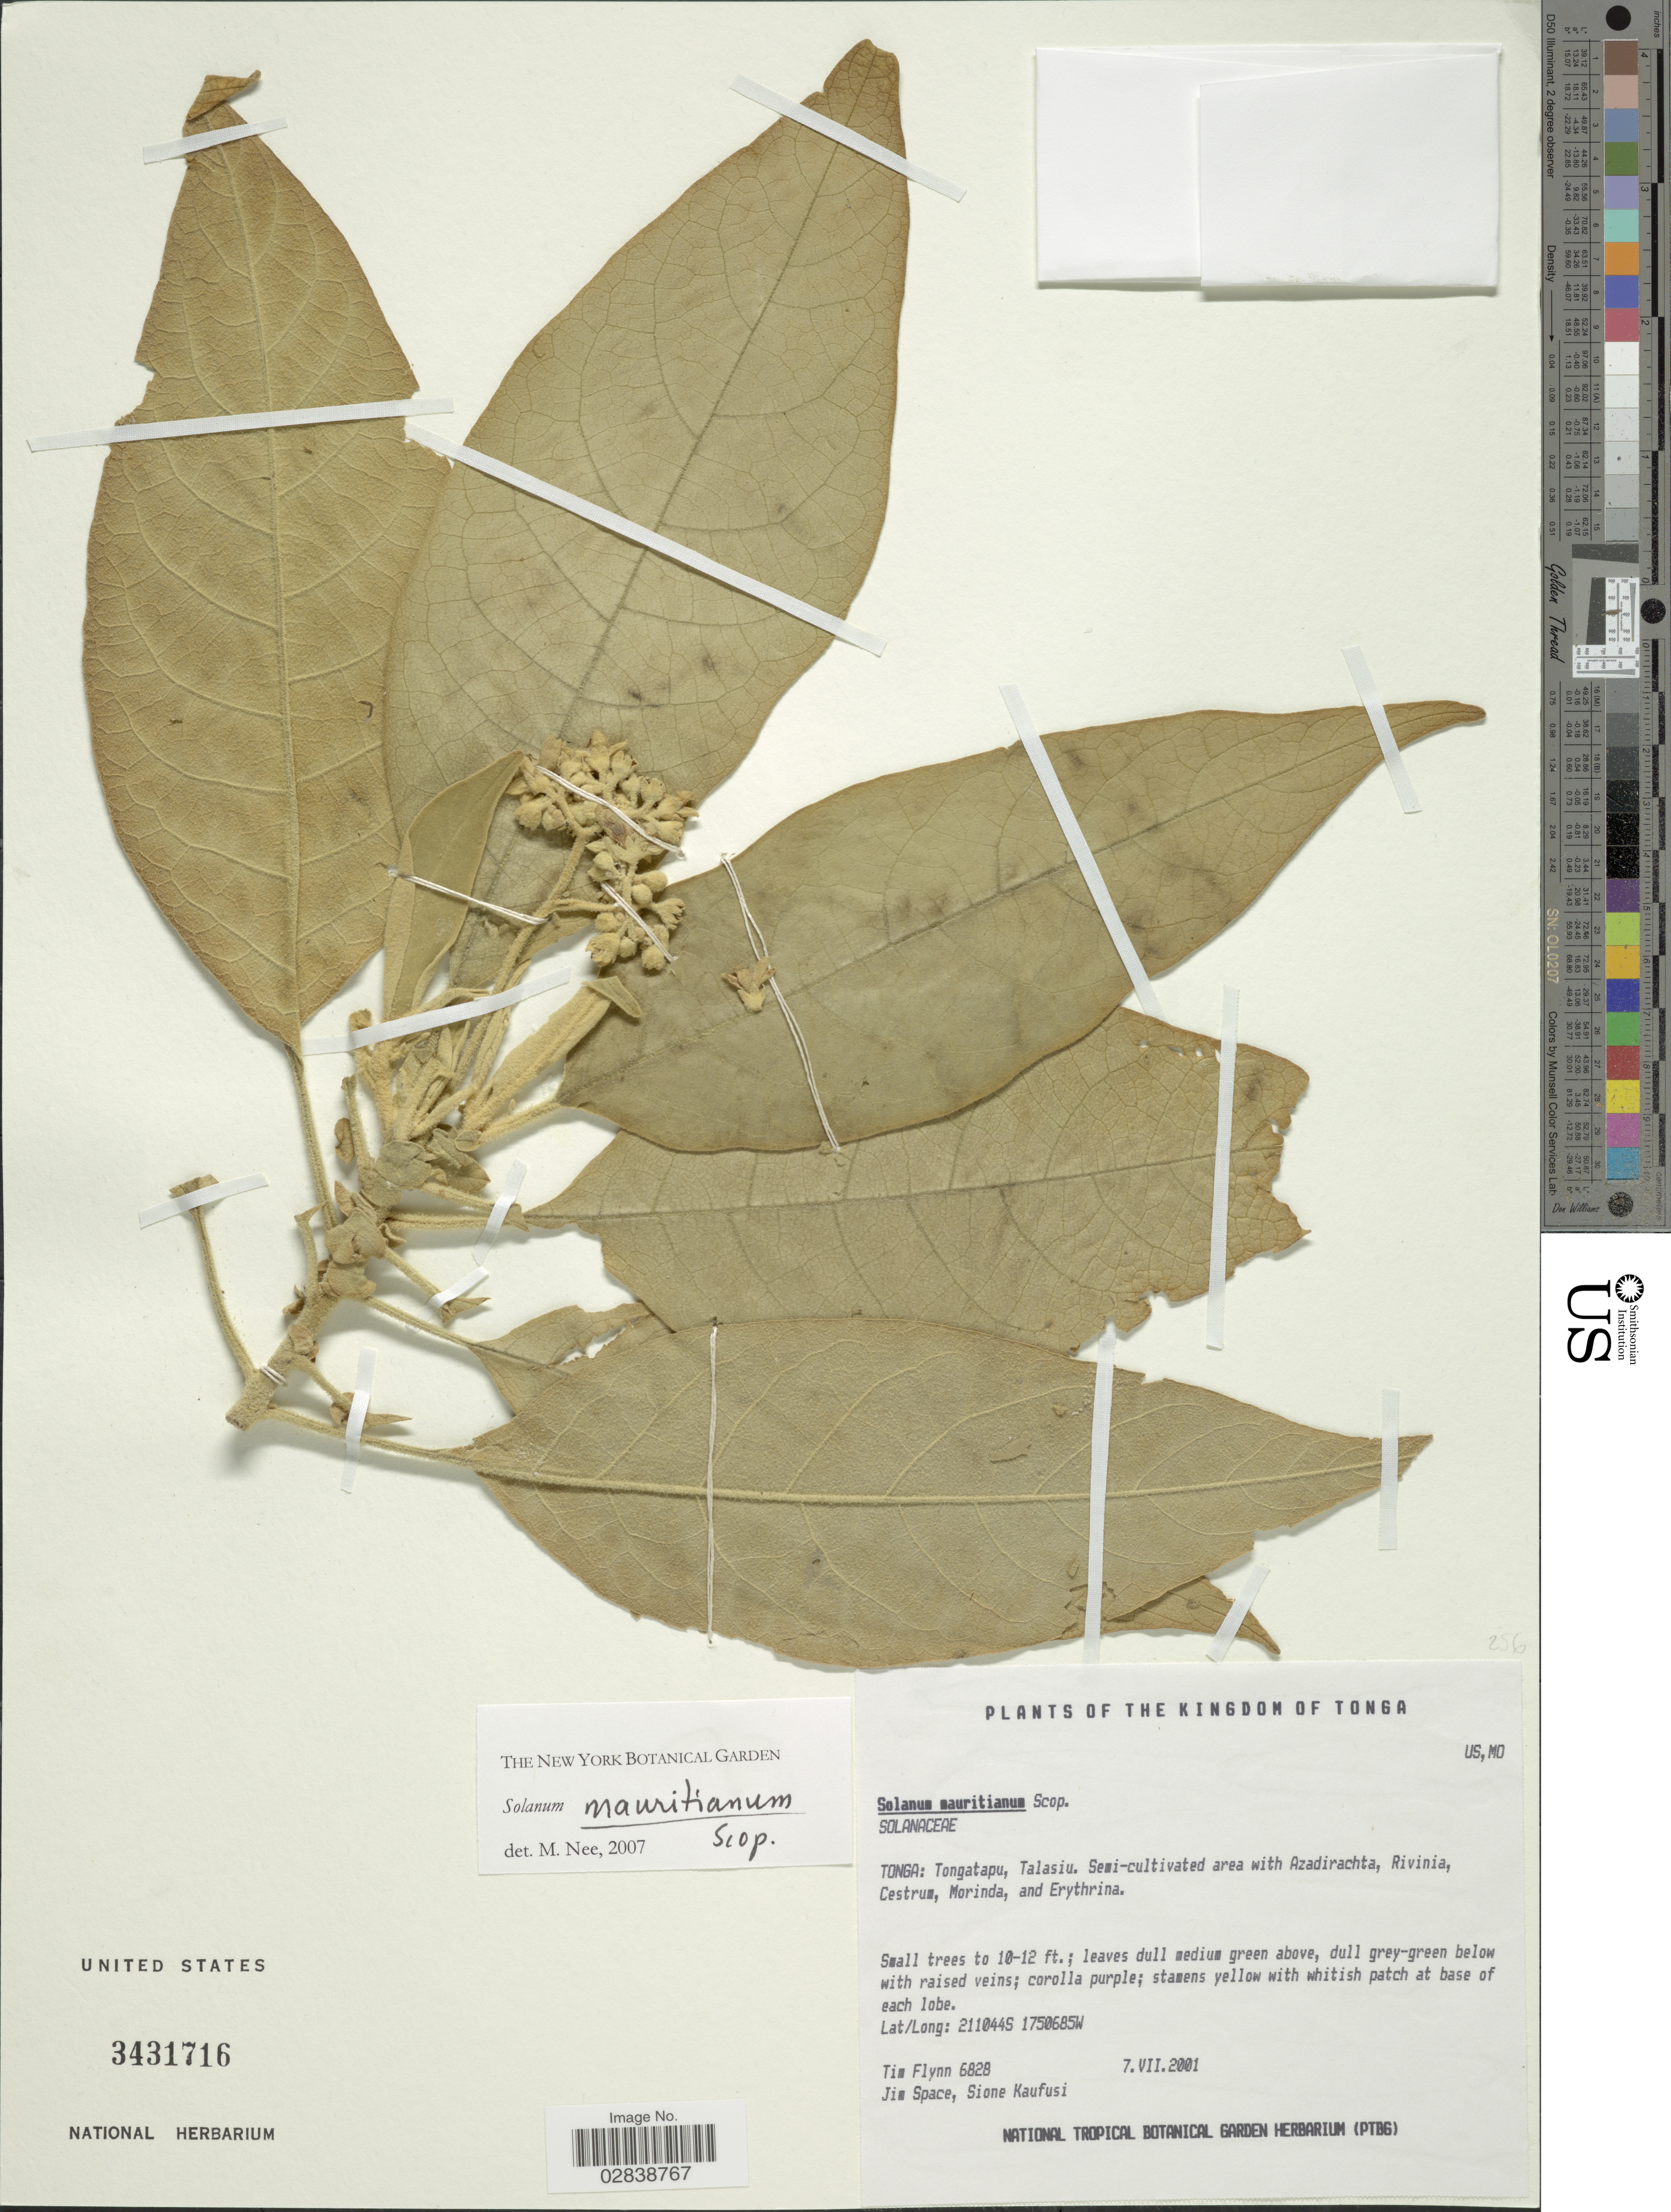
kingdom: Plantae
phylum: Tracheophyta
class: Magnoliopsida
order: Solanales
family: Solanaceae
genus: Solanum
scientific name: Solanum mauritianum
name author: Scop.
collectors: T. Flynn, J. Space & S. Kaufusi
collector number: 6828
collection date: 2001-07-07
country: Tonga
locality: Tongatapu, Talasiu.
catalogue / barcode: US 3431716